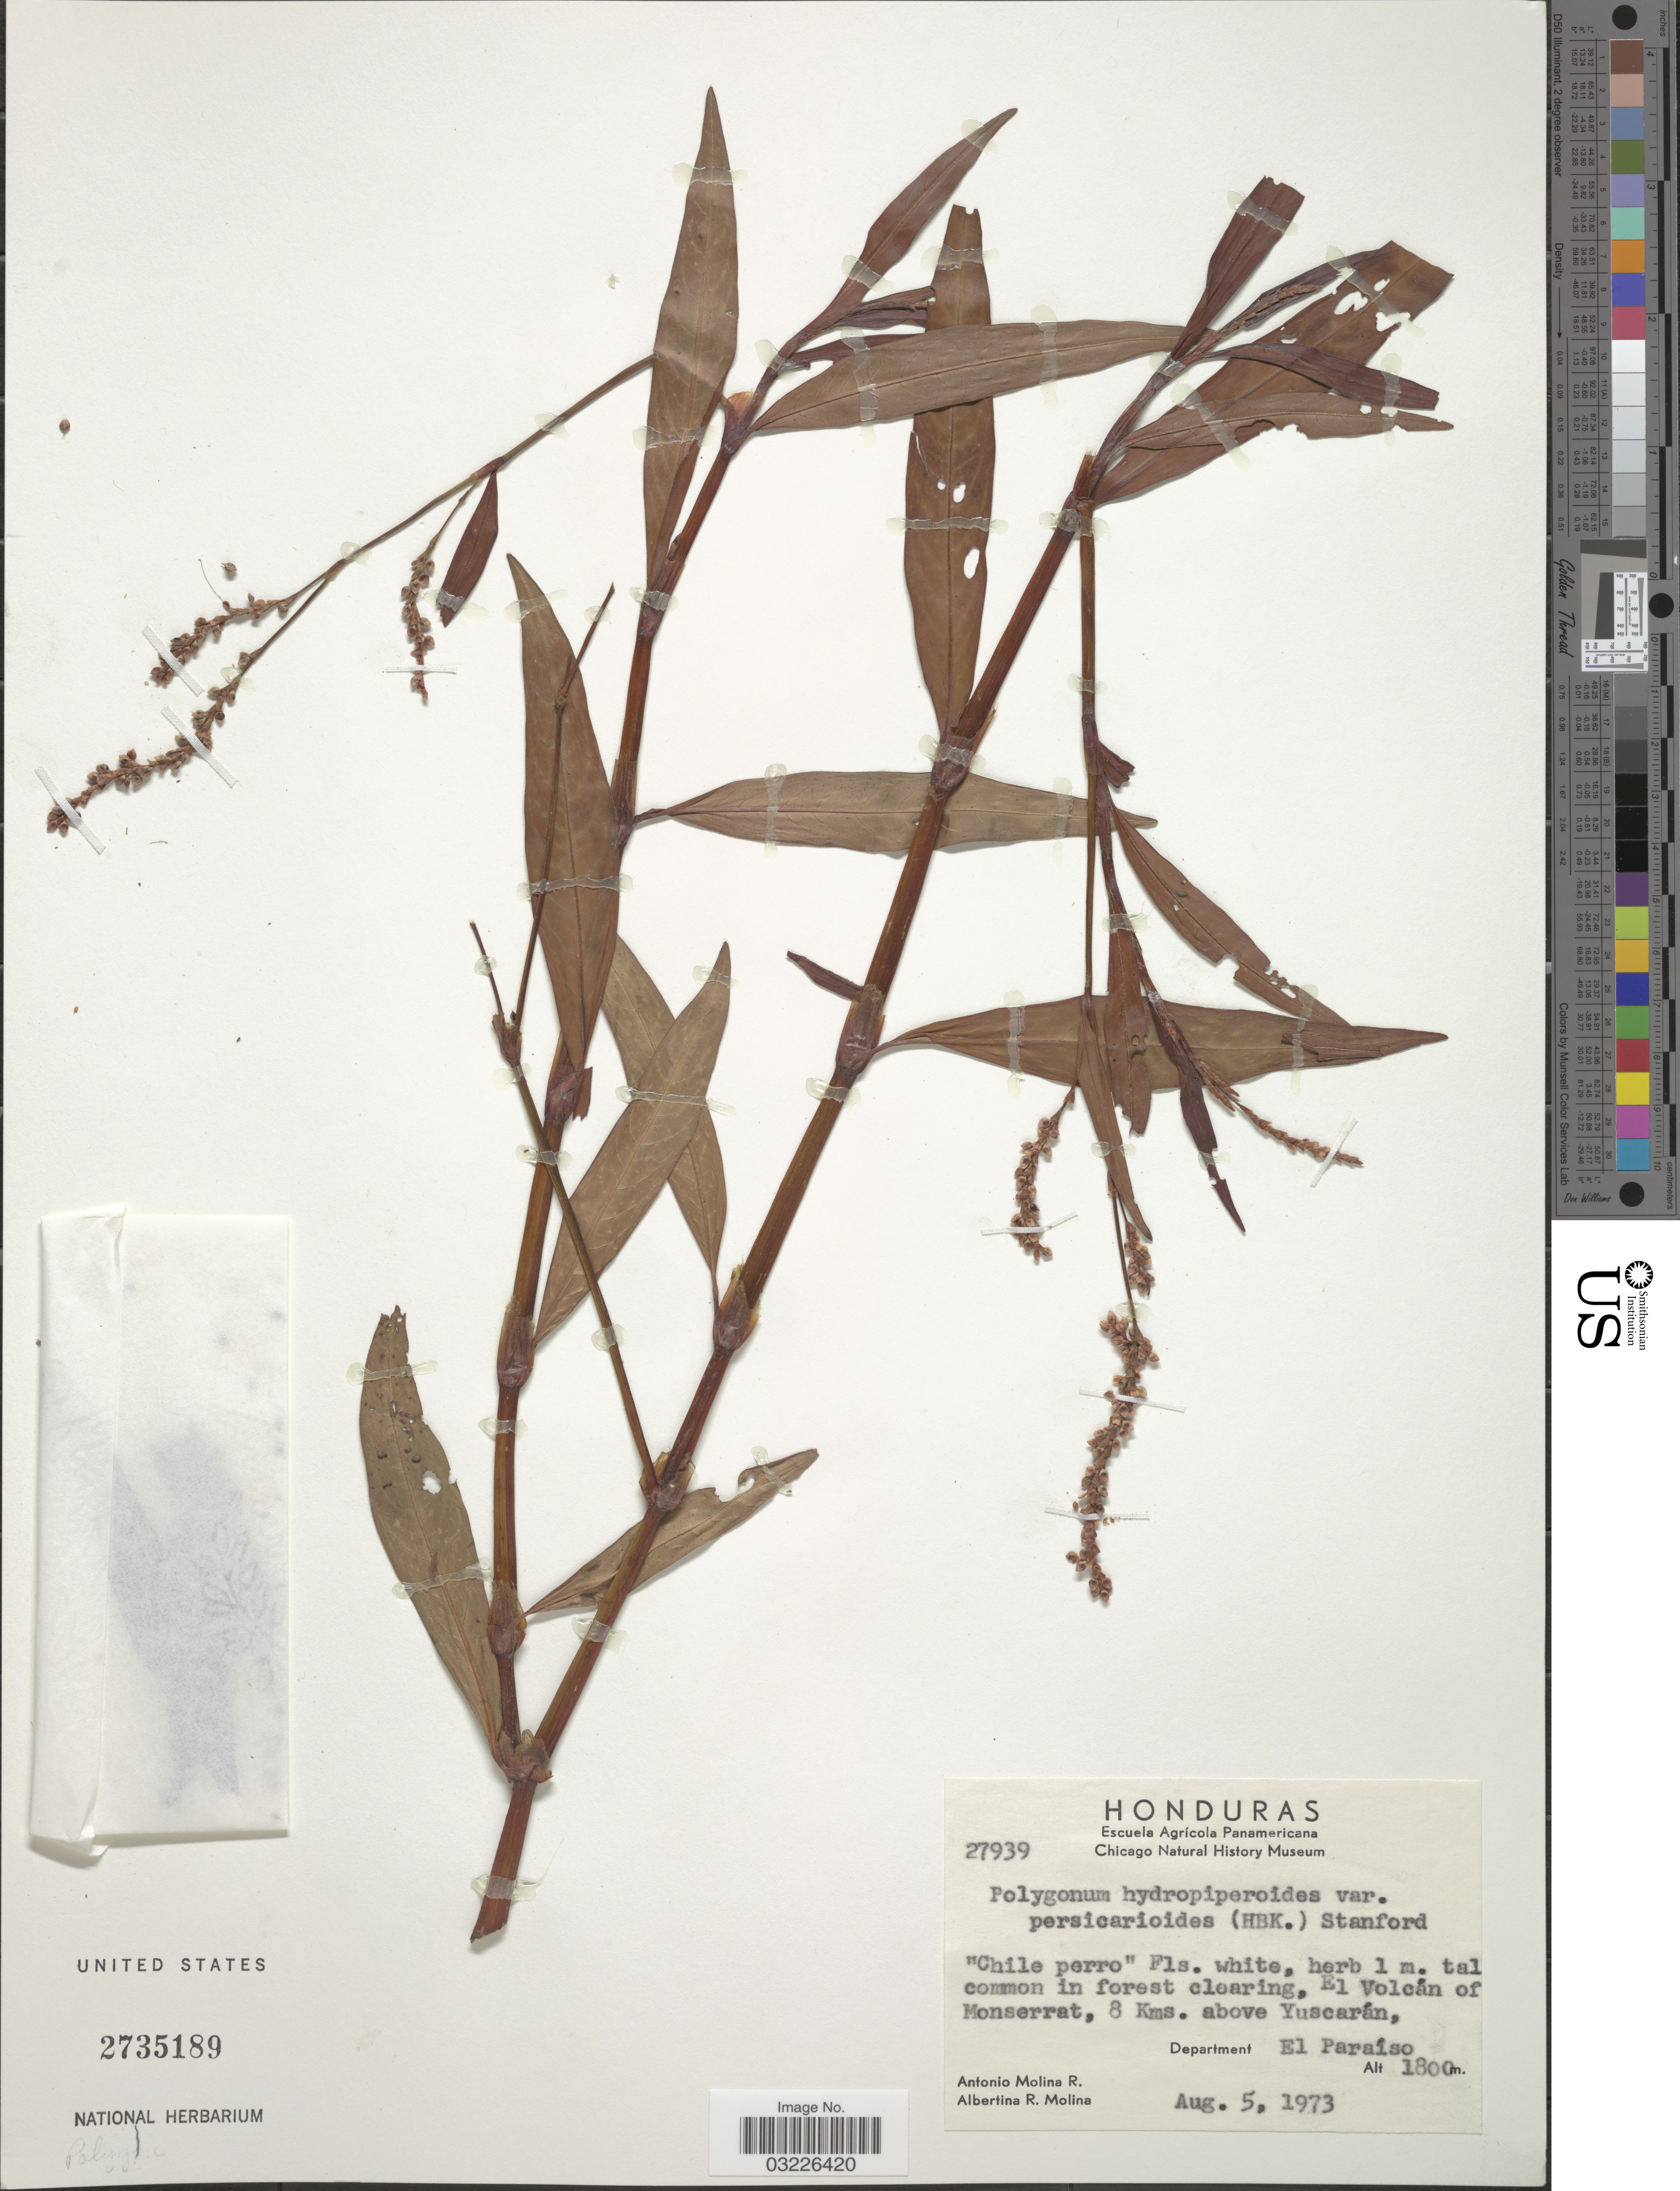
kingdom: Plantae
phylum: Tracheophyta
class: Magnoliopsida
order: Caryophyllales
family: Polygonaceae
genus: Persicaria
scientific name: Persicaria sp.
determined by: Atha, D. E.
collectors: A. Molina R. & A. R. Molina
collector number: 27939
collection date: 1973-08-05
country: Honduras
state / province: El Paraíso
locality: El Volcán of Monserrat, 8 Kms. above Yuscarán, Department El Paraíso.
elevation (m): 1800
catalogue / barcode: US 2735189